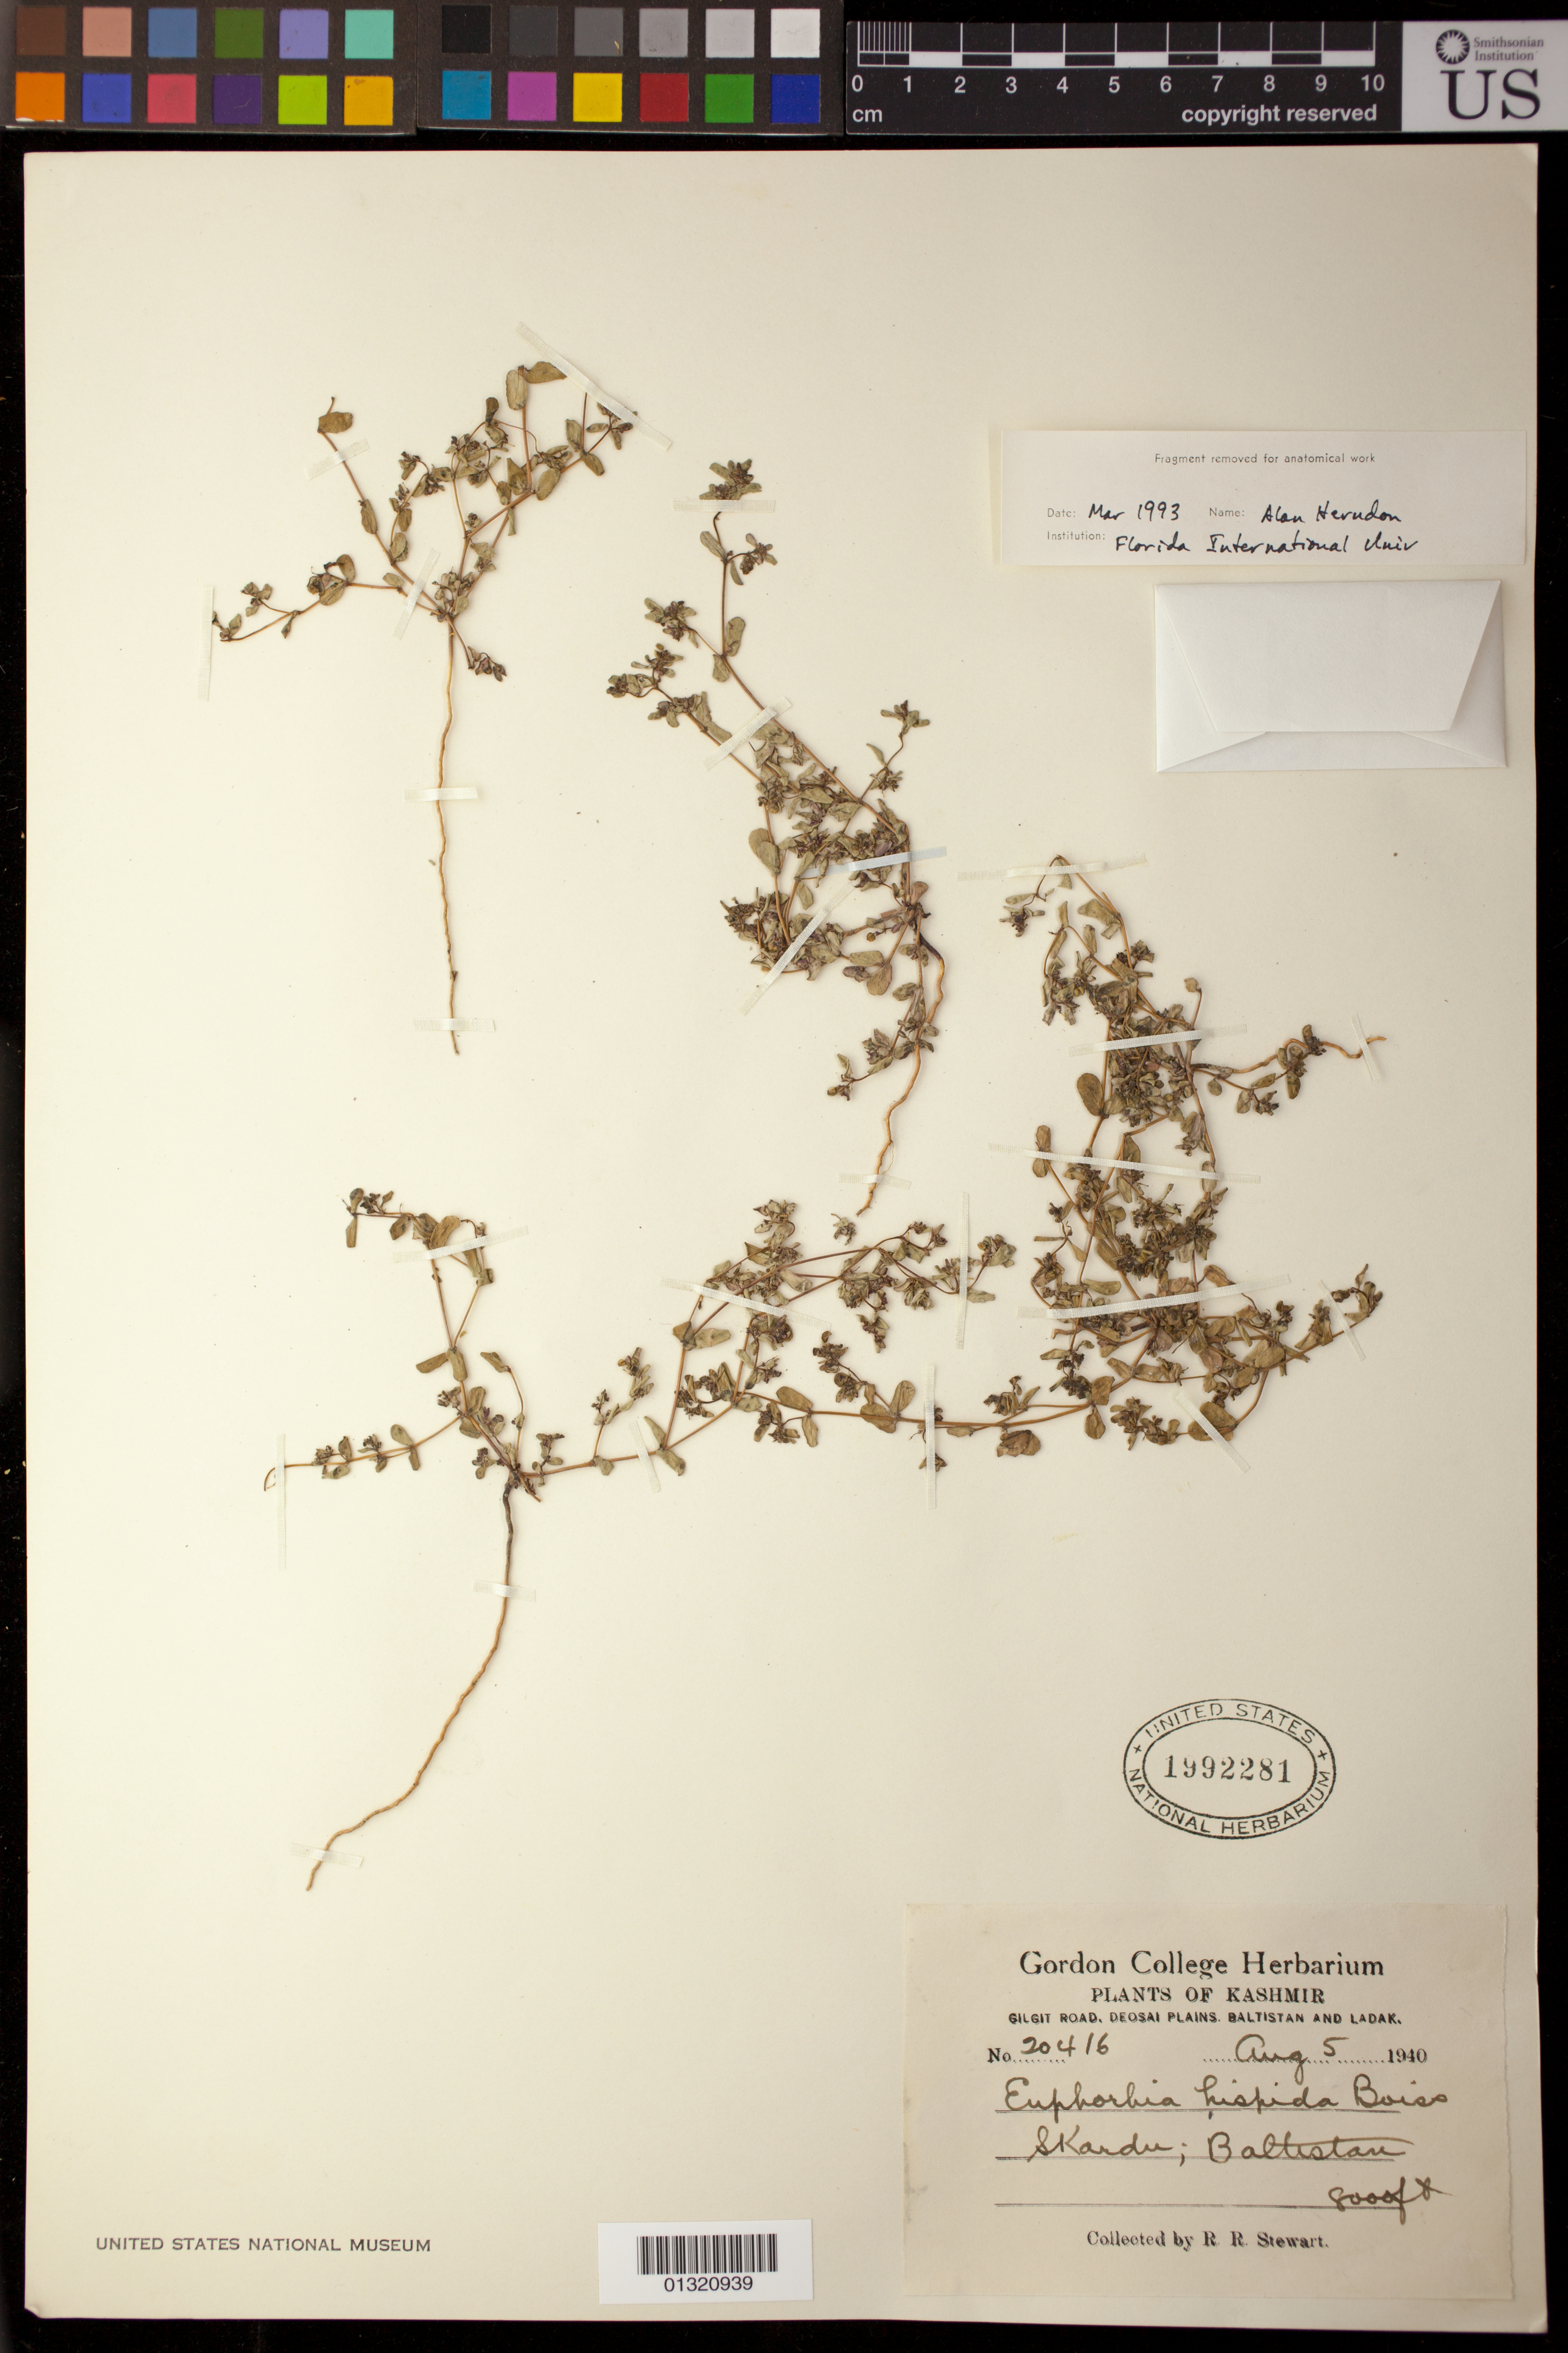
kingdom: Plantae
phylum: Tracheophyta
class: Magnoliopsida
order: Malpighiales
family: Euphorbiaceae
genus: Euphorbia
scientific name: Euphorbia hispida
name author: Boiss.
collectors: R. R. Stewart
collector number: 20416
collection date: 1940-08-05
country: Pakistan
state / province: Gilgit-Baltistan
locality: Gilgit road, Deosai Plains. Skardu.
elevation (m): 2438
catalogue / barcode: US 1992281